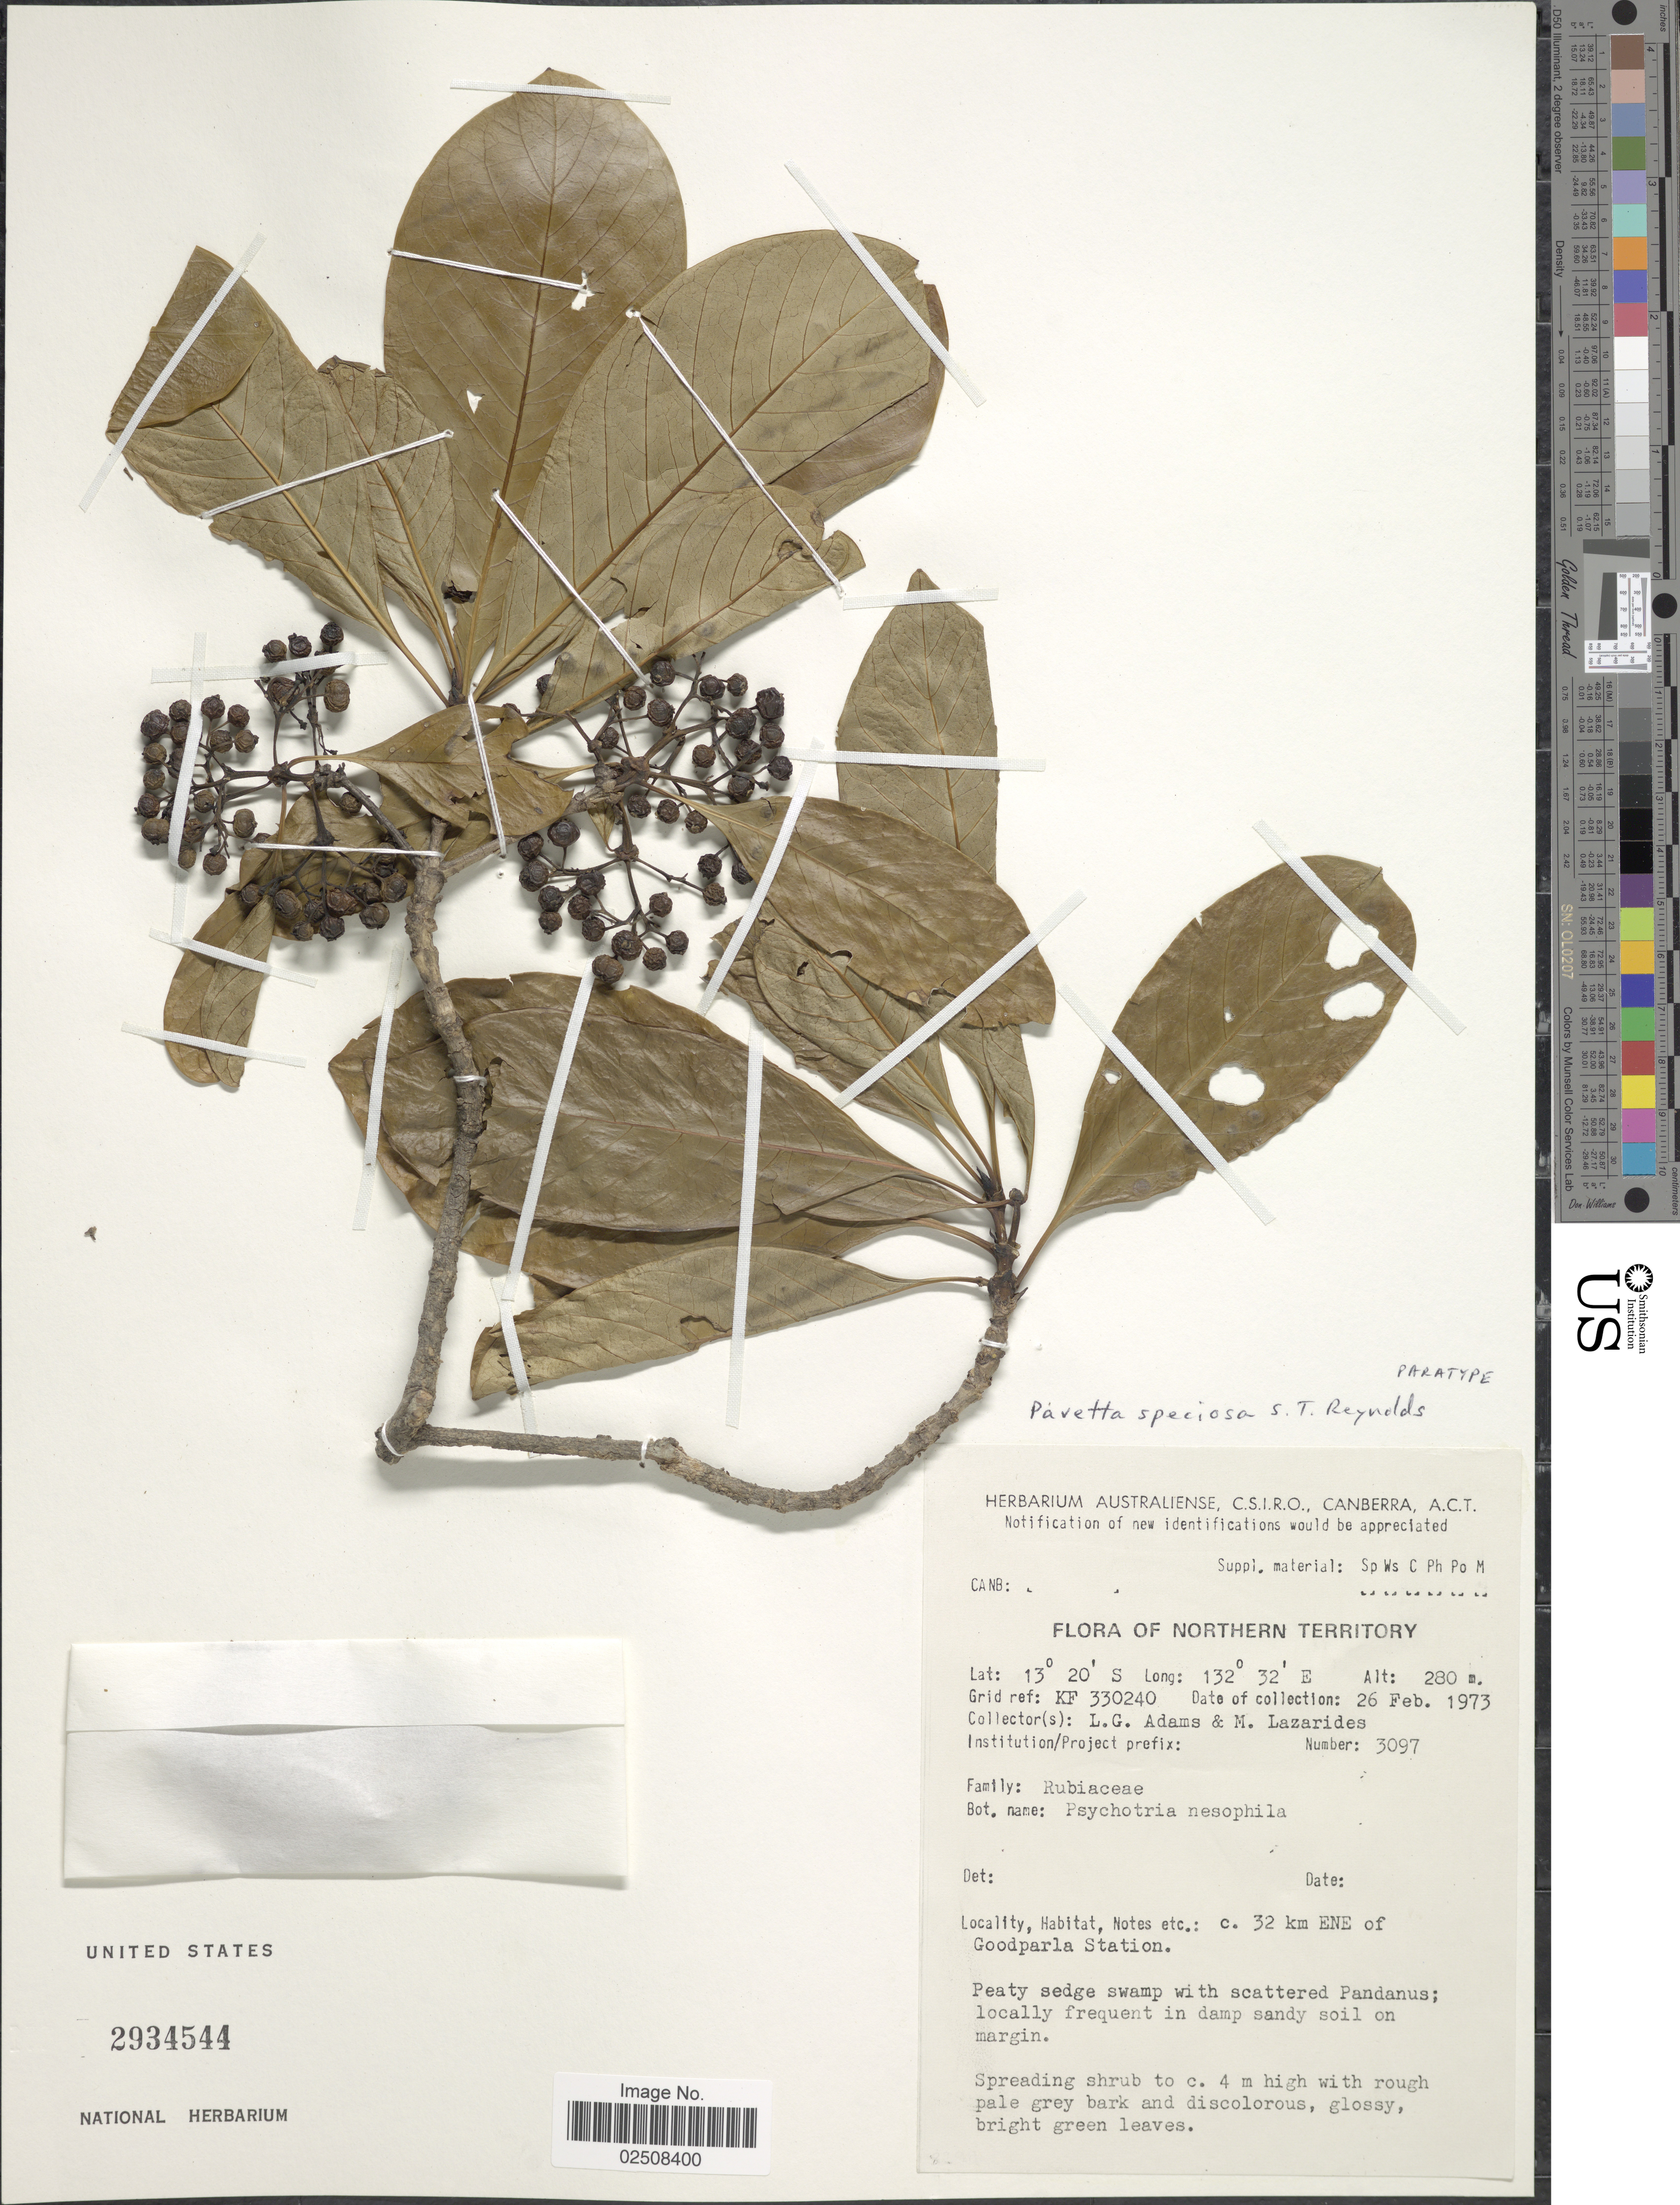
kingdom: Plantae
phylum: Tracheophyta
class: Magnoliopsida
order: Gentianales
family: Rubiaceae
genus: Pavetta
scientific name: Pavetta speciosa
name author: S. T. Reynolds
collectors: L. G. Adams & M. Lazarides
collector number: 3097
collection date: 1973-02-26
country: Australia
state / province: Northern Territory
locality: KF 330240. C. 32 km ENE of Goodparla Station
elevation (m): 280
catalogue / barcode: US 2934544